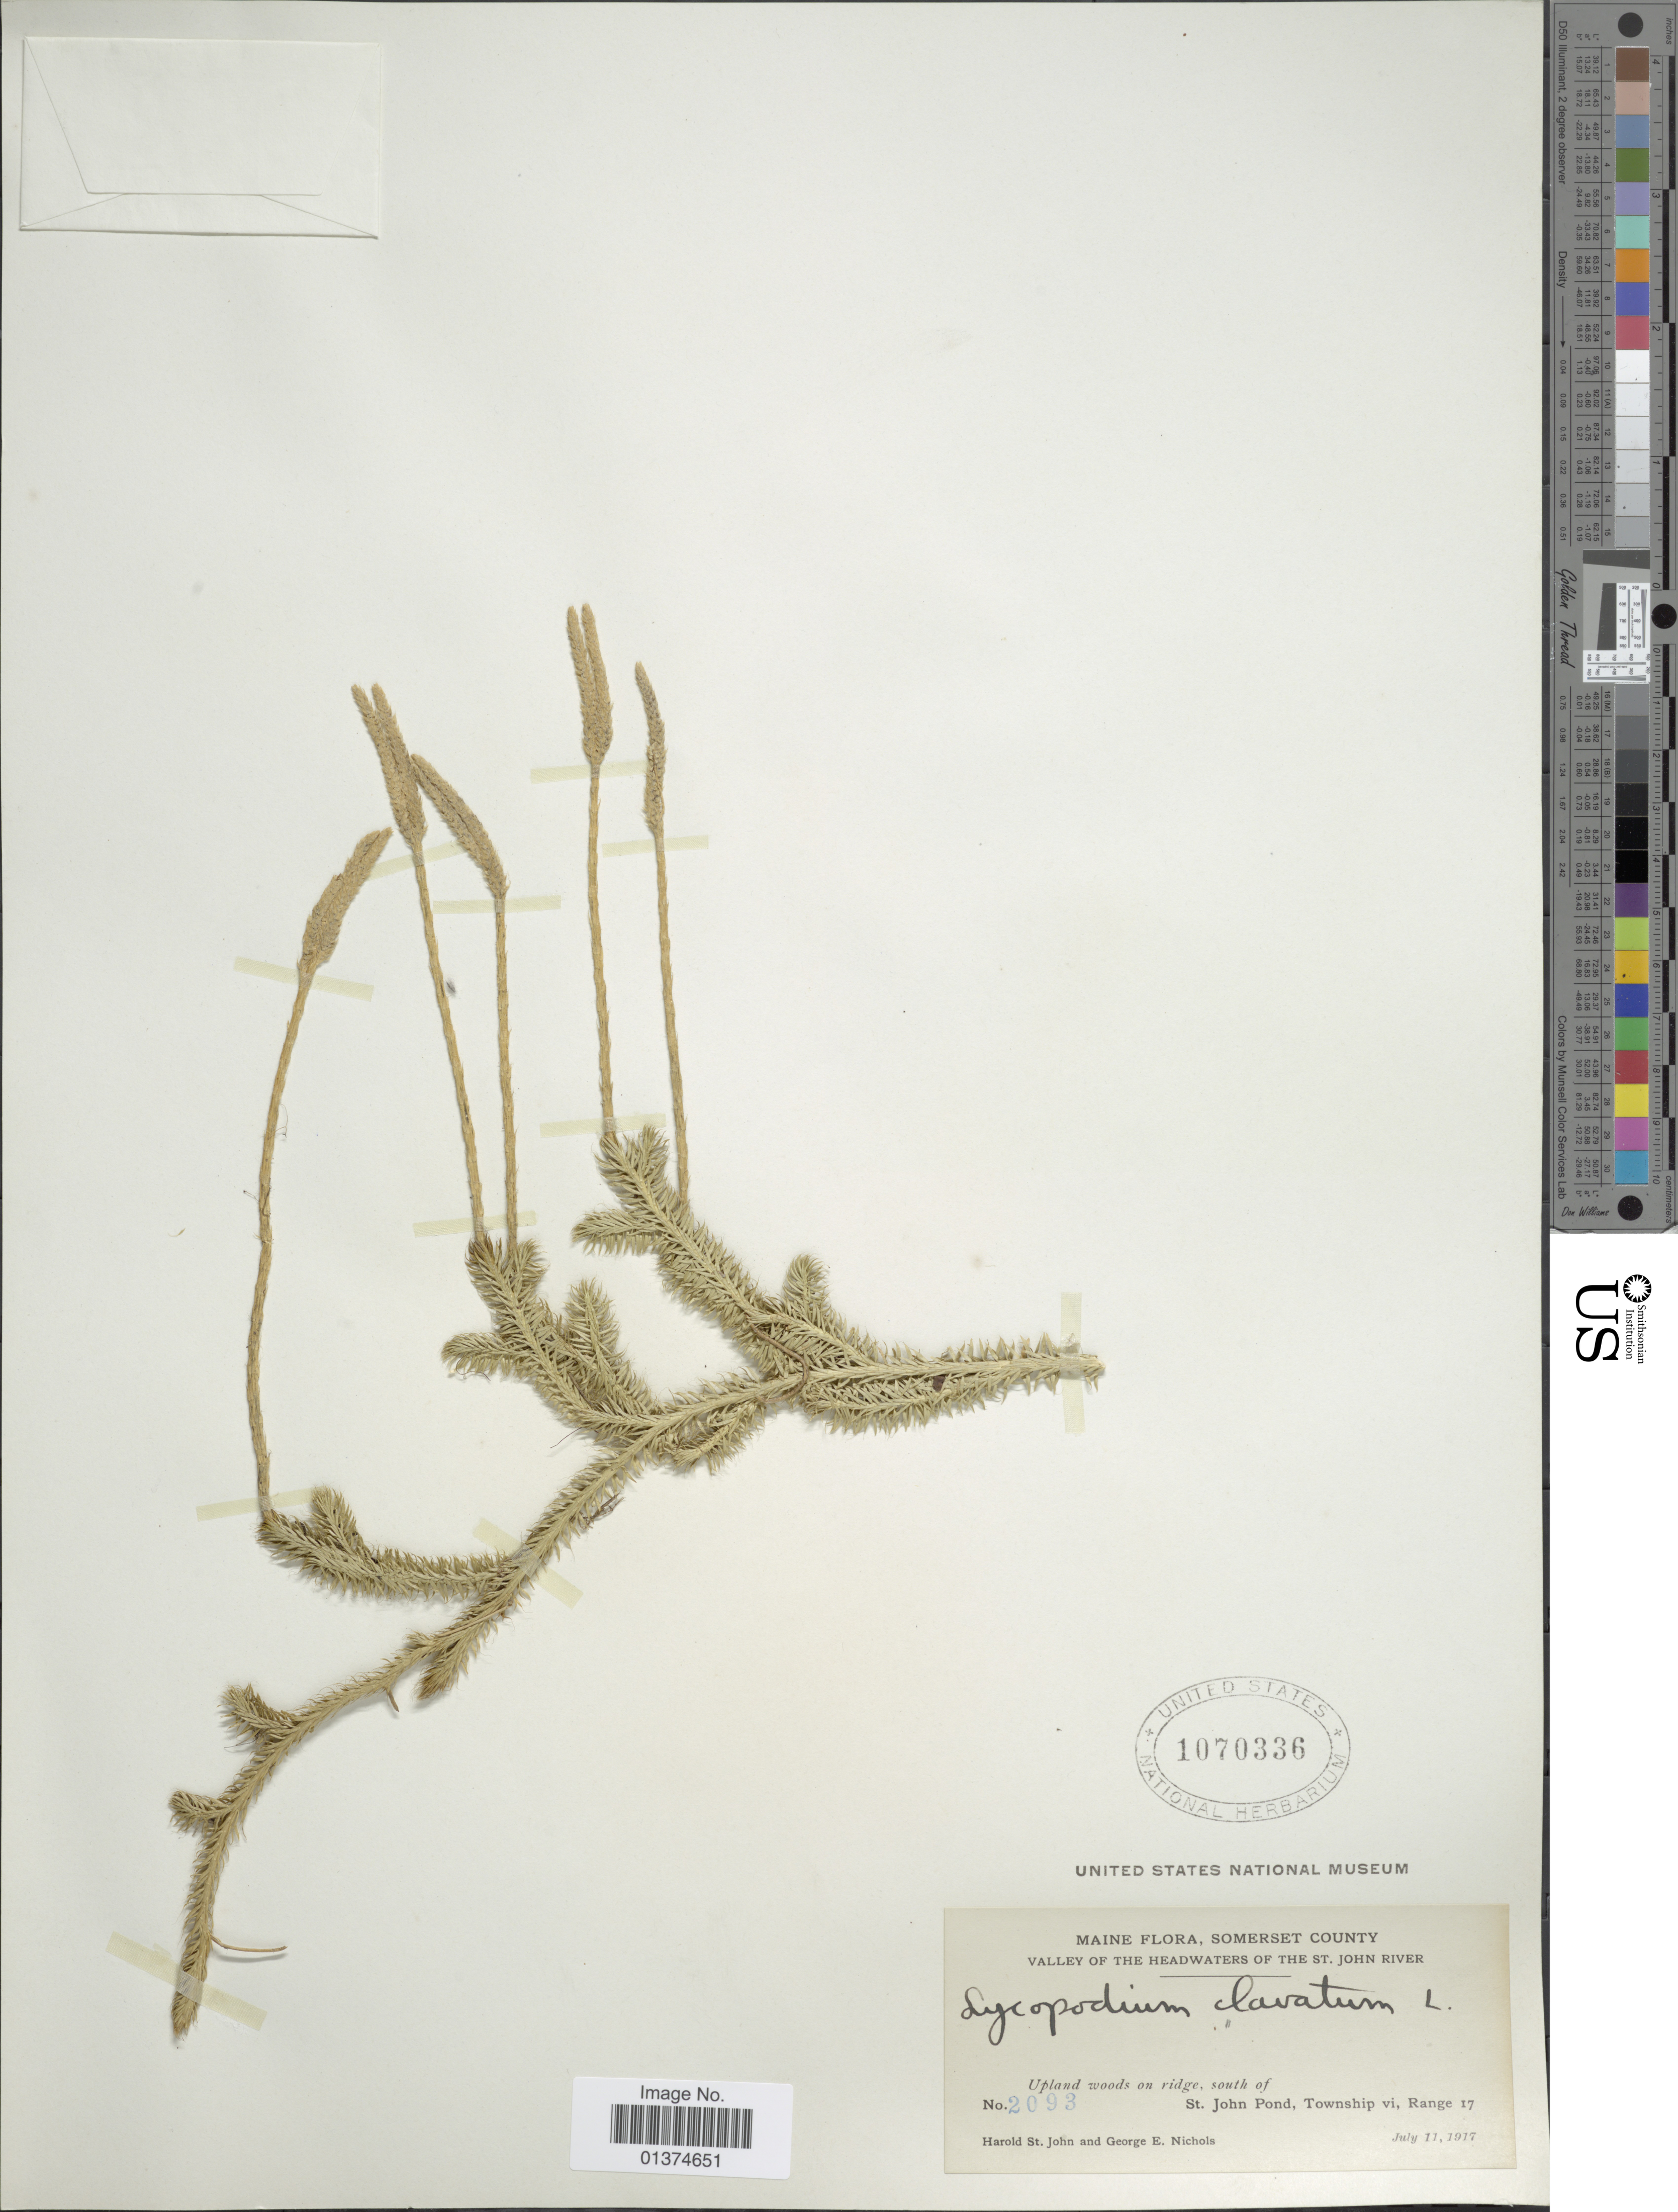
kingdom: Plantae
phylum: Tracheophyta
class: Lycopodiopsida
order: Lycopodiales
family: Lycopodiaceae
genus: Lycopodium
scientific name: Lycopodium clavatum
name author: L.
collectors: H. St. John & G. E. Nichols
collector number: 2093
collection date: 1917-07-11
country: United States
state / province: Maine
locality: Somerset County Valley of the Headwaters of the St.John River, St.John Pond, Township vi, Range 17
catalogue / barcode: US 1070336